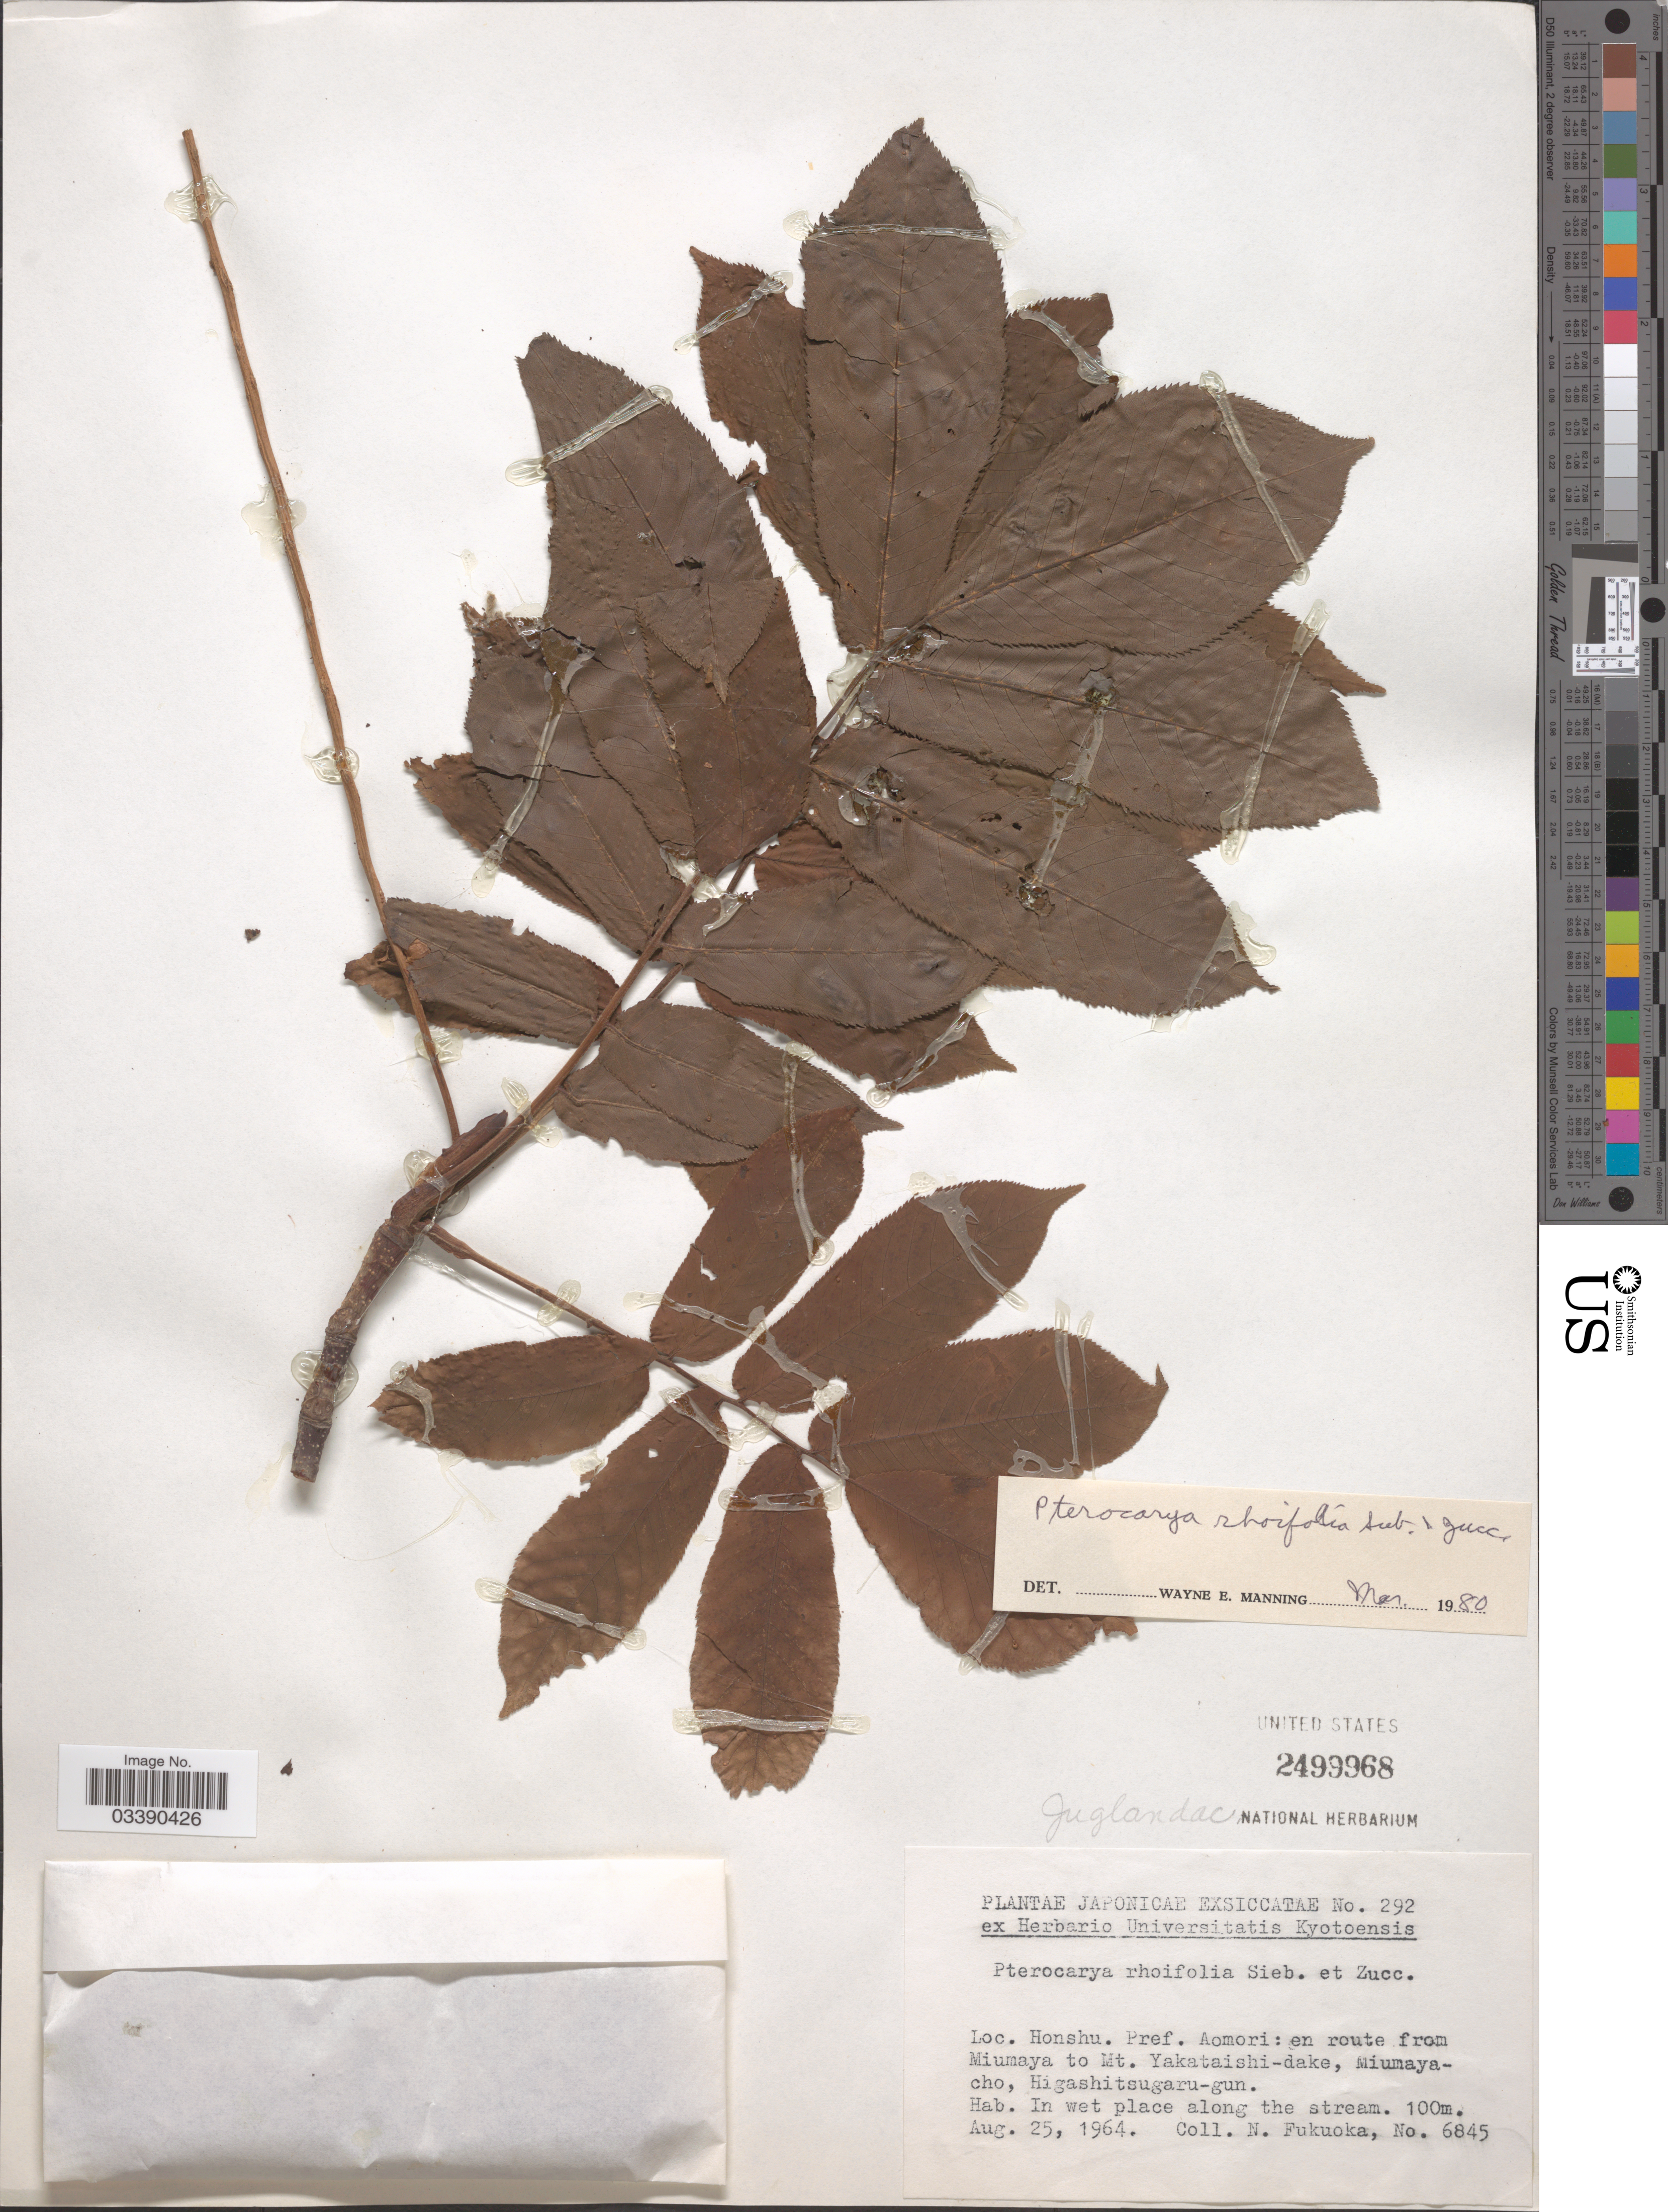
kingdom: Plantae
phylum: Tracheophyta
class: Magnoliopsida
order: Fagales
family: Juglandaceae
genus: Pterocarya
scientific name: Pterocarya rhoifolia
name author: Siebold & Zucc.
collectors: N. Fukuoka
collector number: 6845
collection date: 1964-08-25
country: Japan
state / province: Aomori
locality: Honshu. Pref. Aomori: en route from Miumaya to Mt. Yakataishi-dake, Miumayacho. Higashitsugaru-gun.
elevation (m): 100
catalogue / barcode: US 2499968